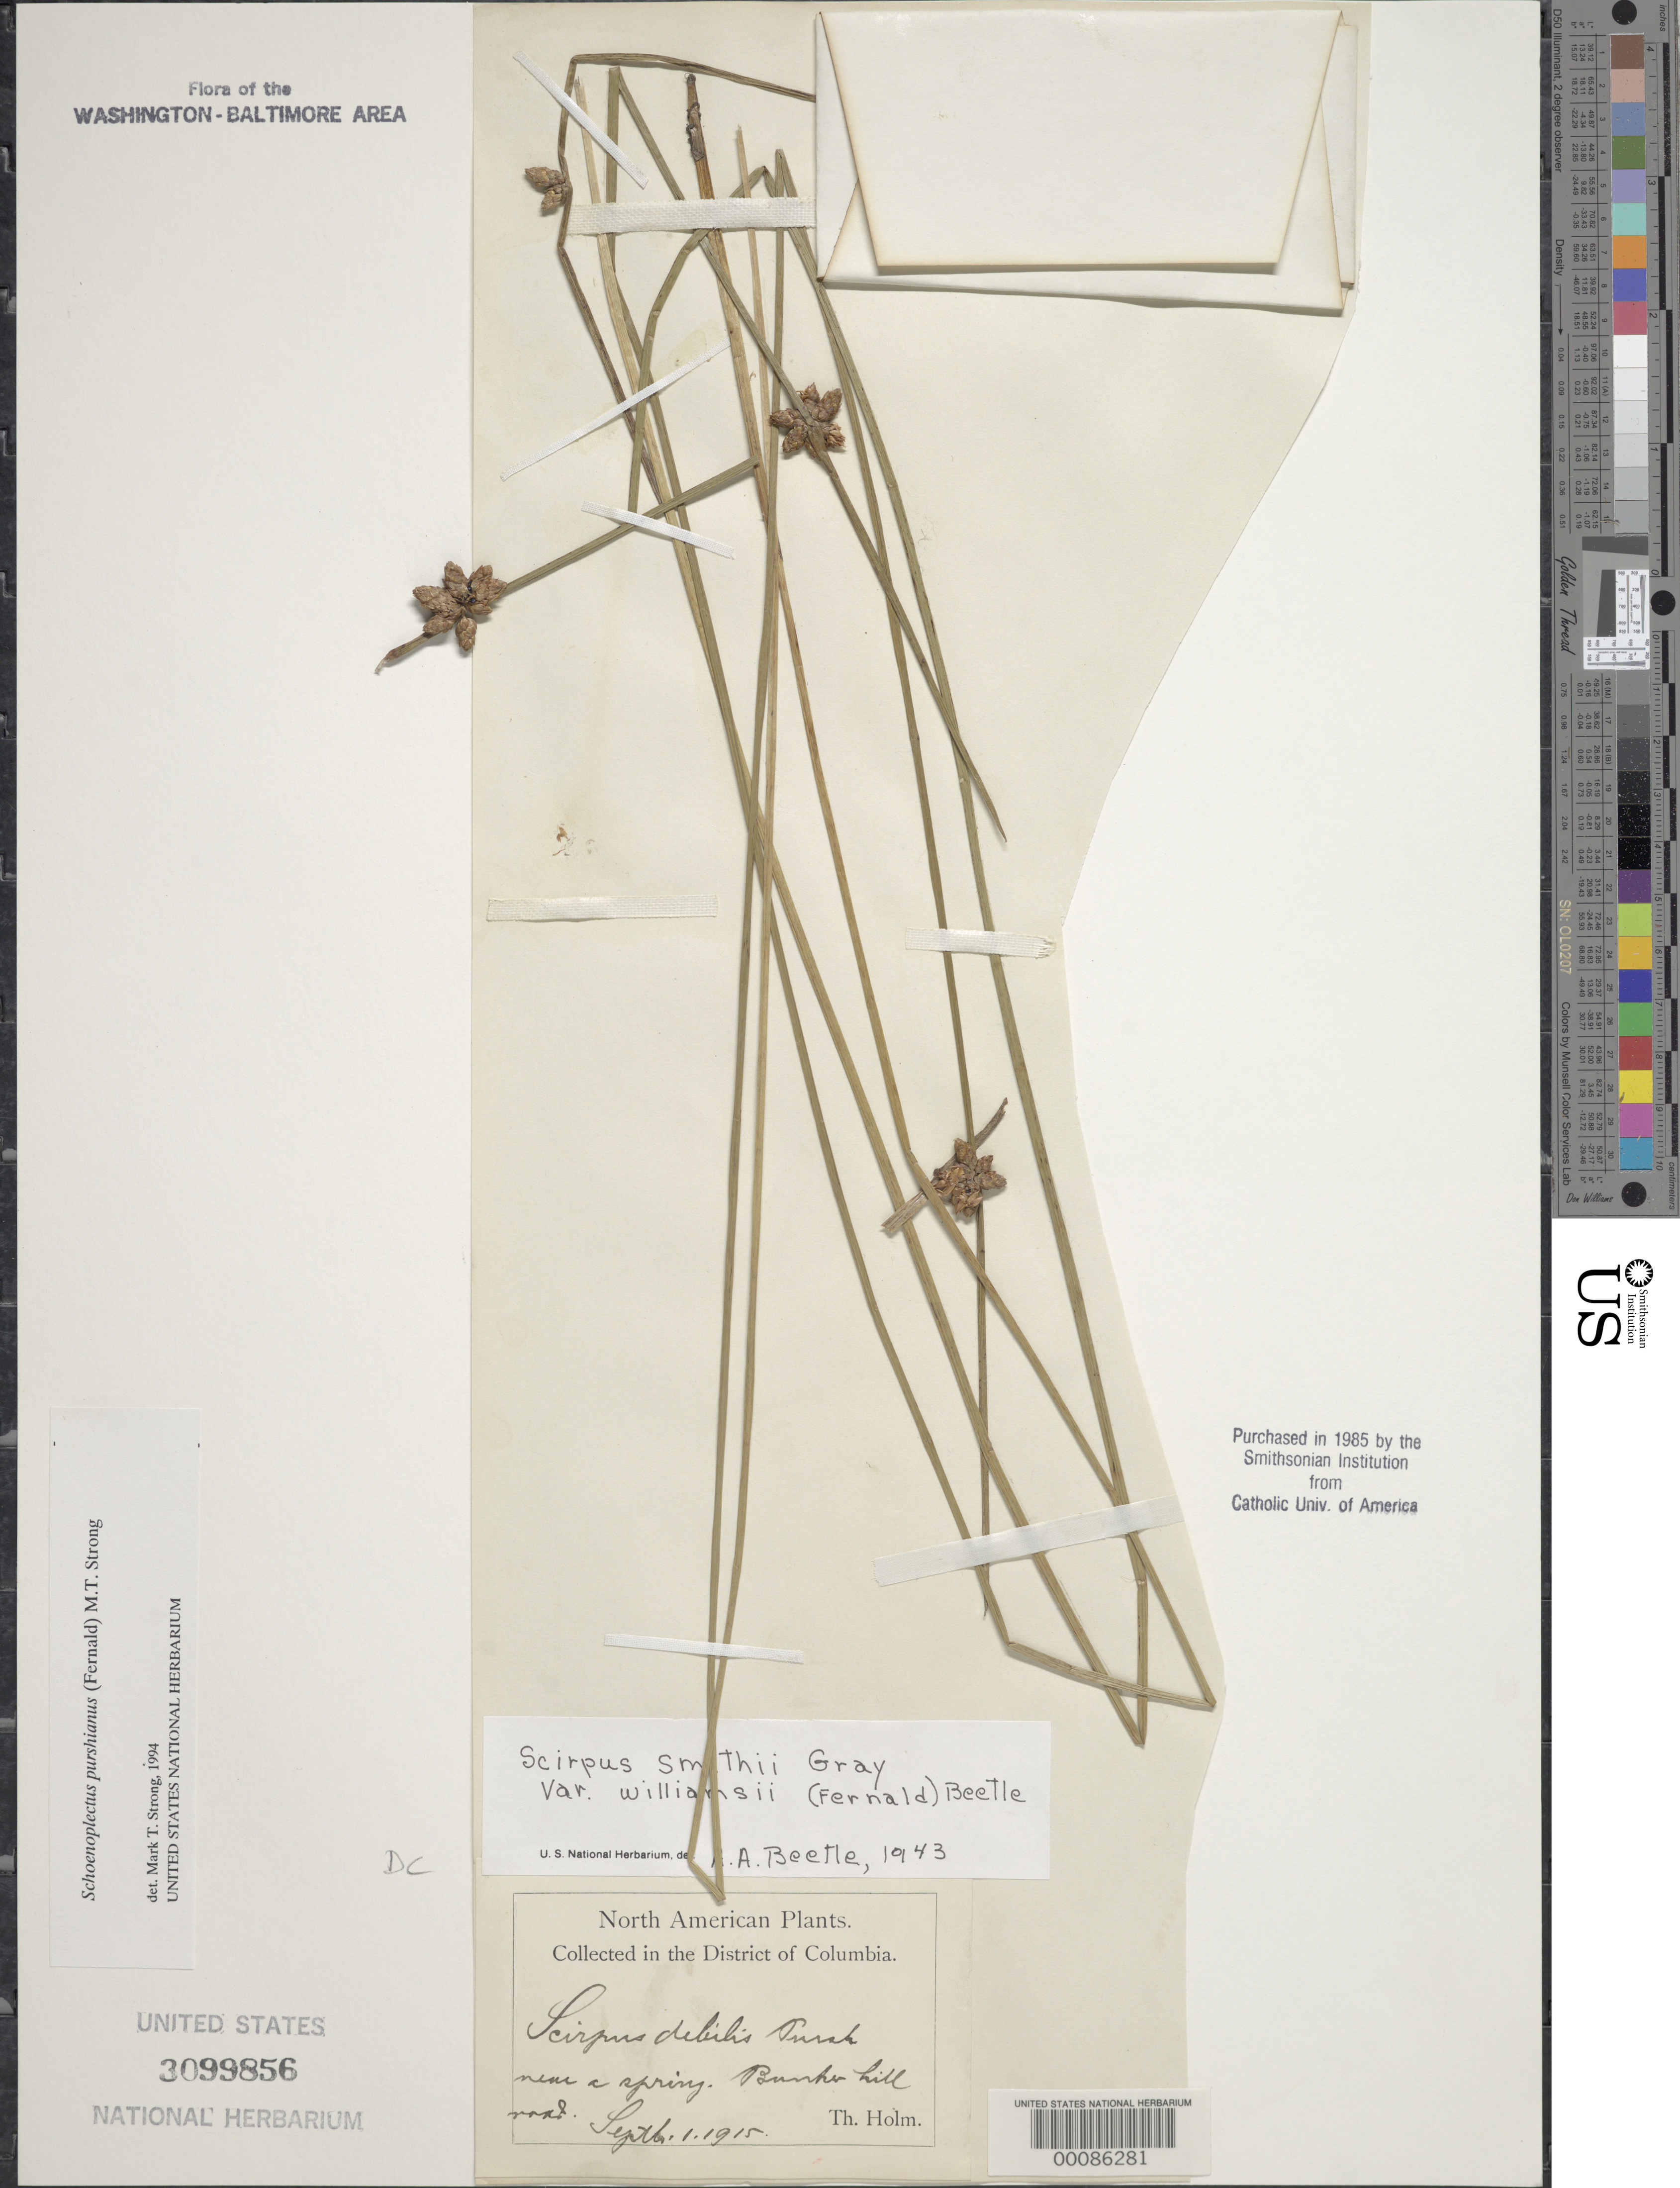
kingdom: Plantae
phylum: Tracheophyta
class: Liliopsida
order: Poales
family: Cyperaceae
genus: Schoenoplectus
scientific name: Schoenoplectus purshianus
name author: (Fernald) M.T. Strong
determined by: Strong, M. T., (US), Smithsonian Institution - National Museum of Natural History (UNITED STATES)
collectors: T. Holm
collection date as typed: -1 Sep 1915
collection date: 1915-09-01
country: United States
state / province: District of Columbia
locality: Bunker Hill Road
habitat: Spring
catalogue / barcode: US 3099856